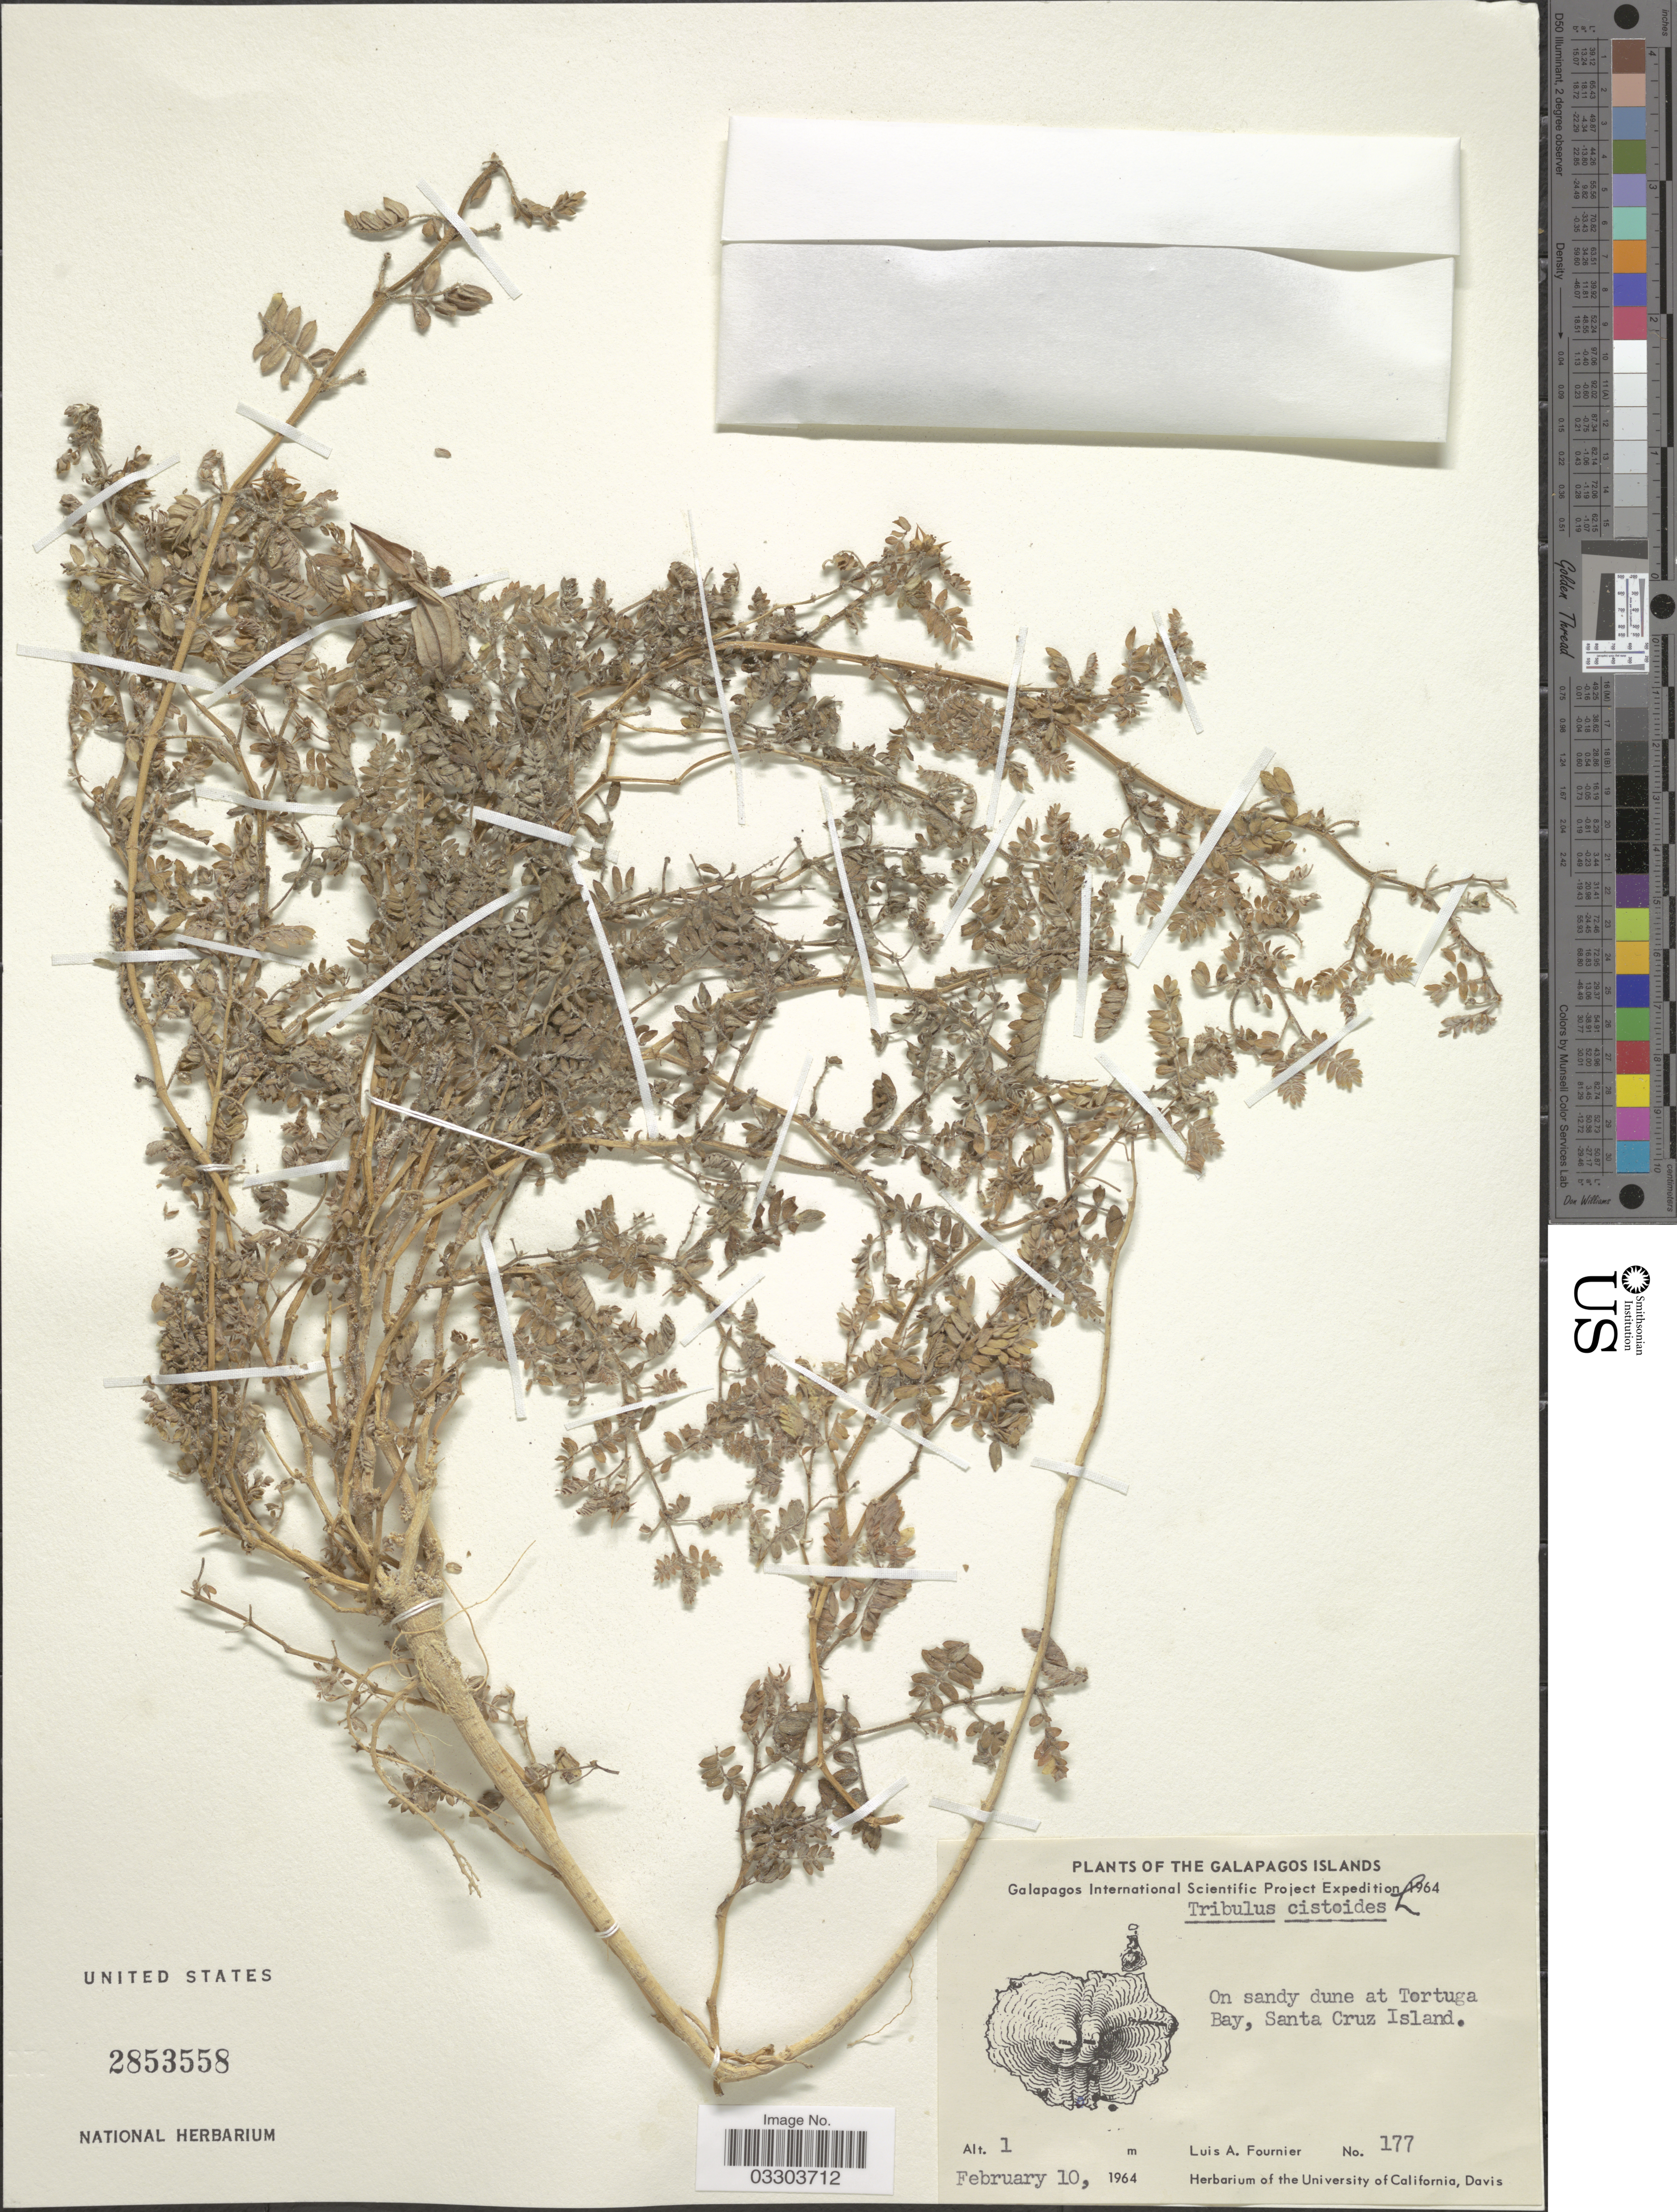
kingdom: Plantae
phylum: Tracheophyta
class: Magnoliopsida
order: Zygophyllales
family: Zygophyllaceae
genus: Tribulus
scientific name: Tribulus cistoides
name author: L.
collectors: L. A. Fournier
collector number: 177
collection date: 1964-02-10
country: Ecuador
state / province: Colón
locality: The Galapagos Islands. On sandy dune at Tortuga Bay, Snata Cruz Island.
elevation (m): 1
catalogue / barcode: US 2853558